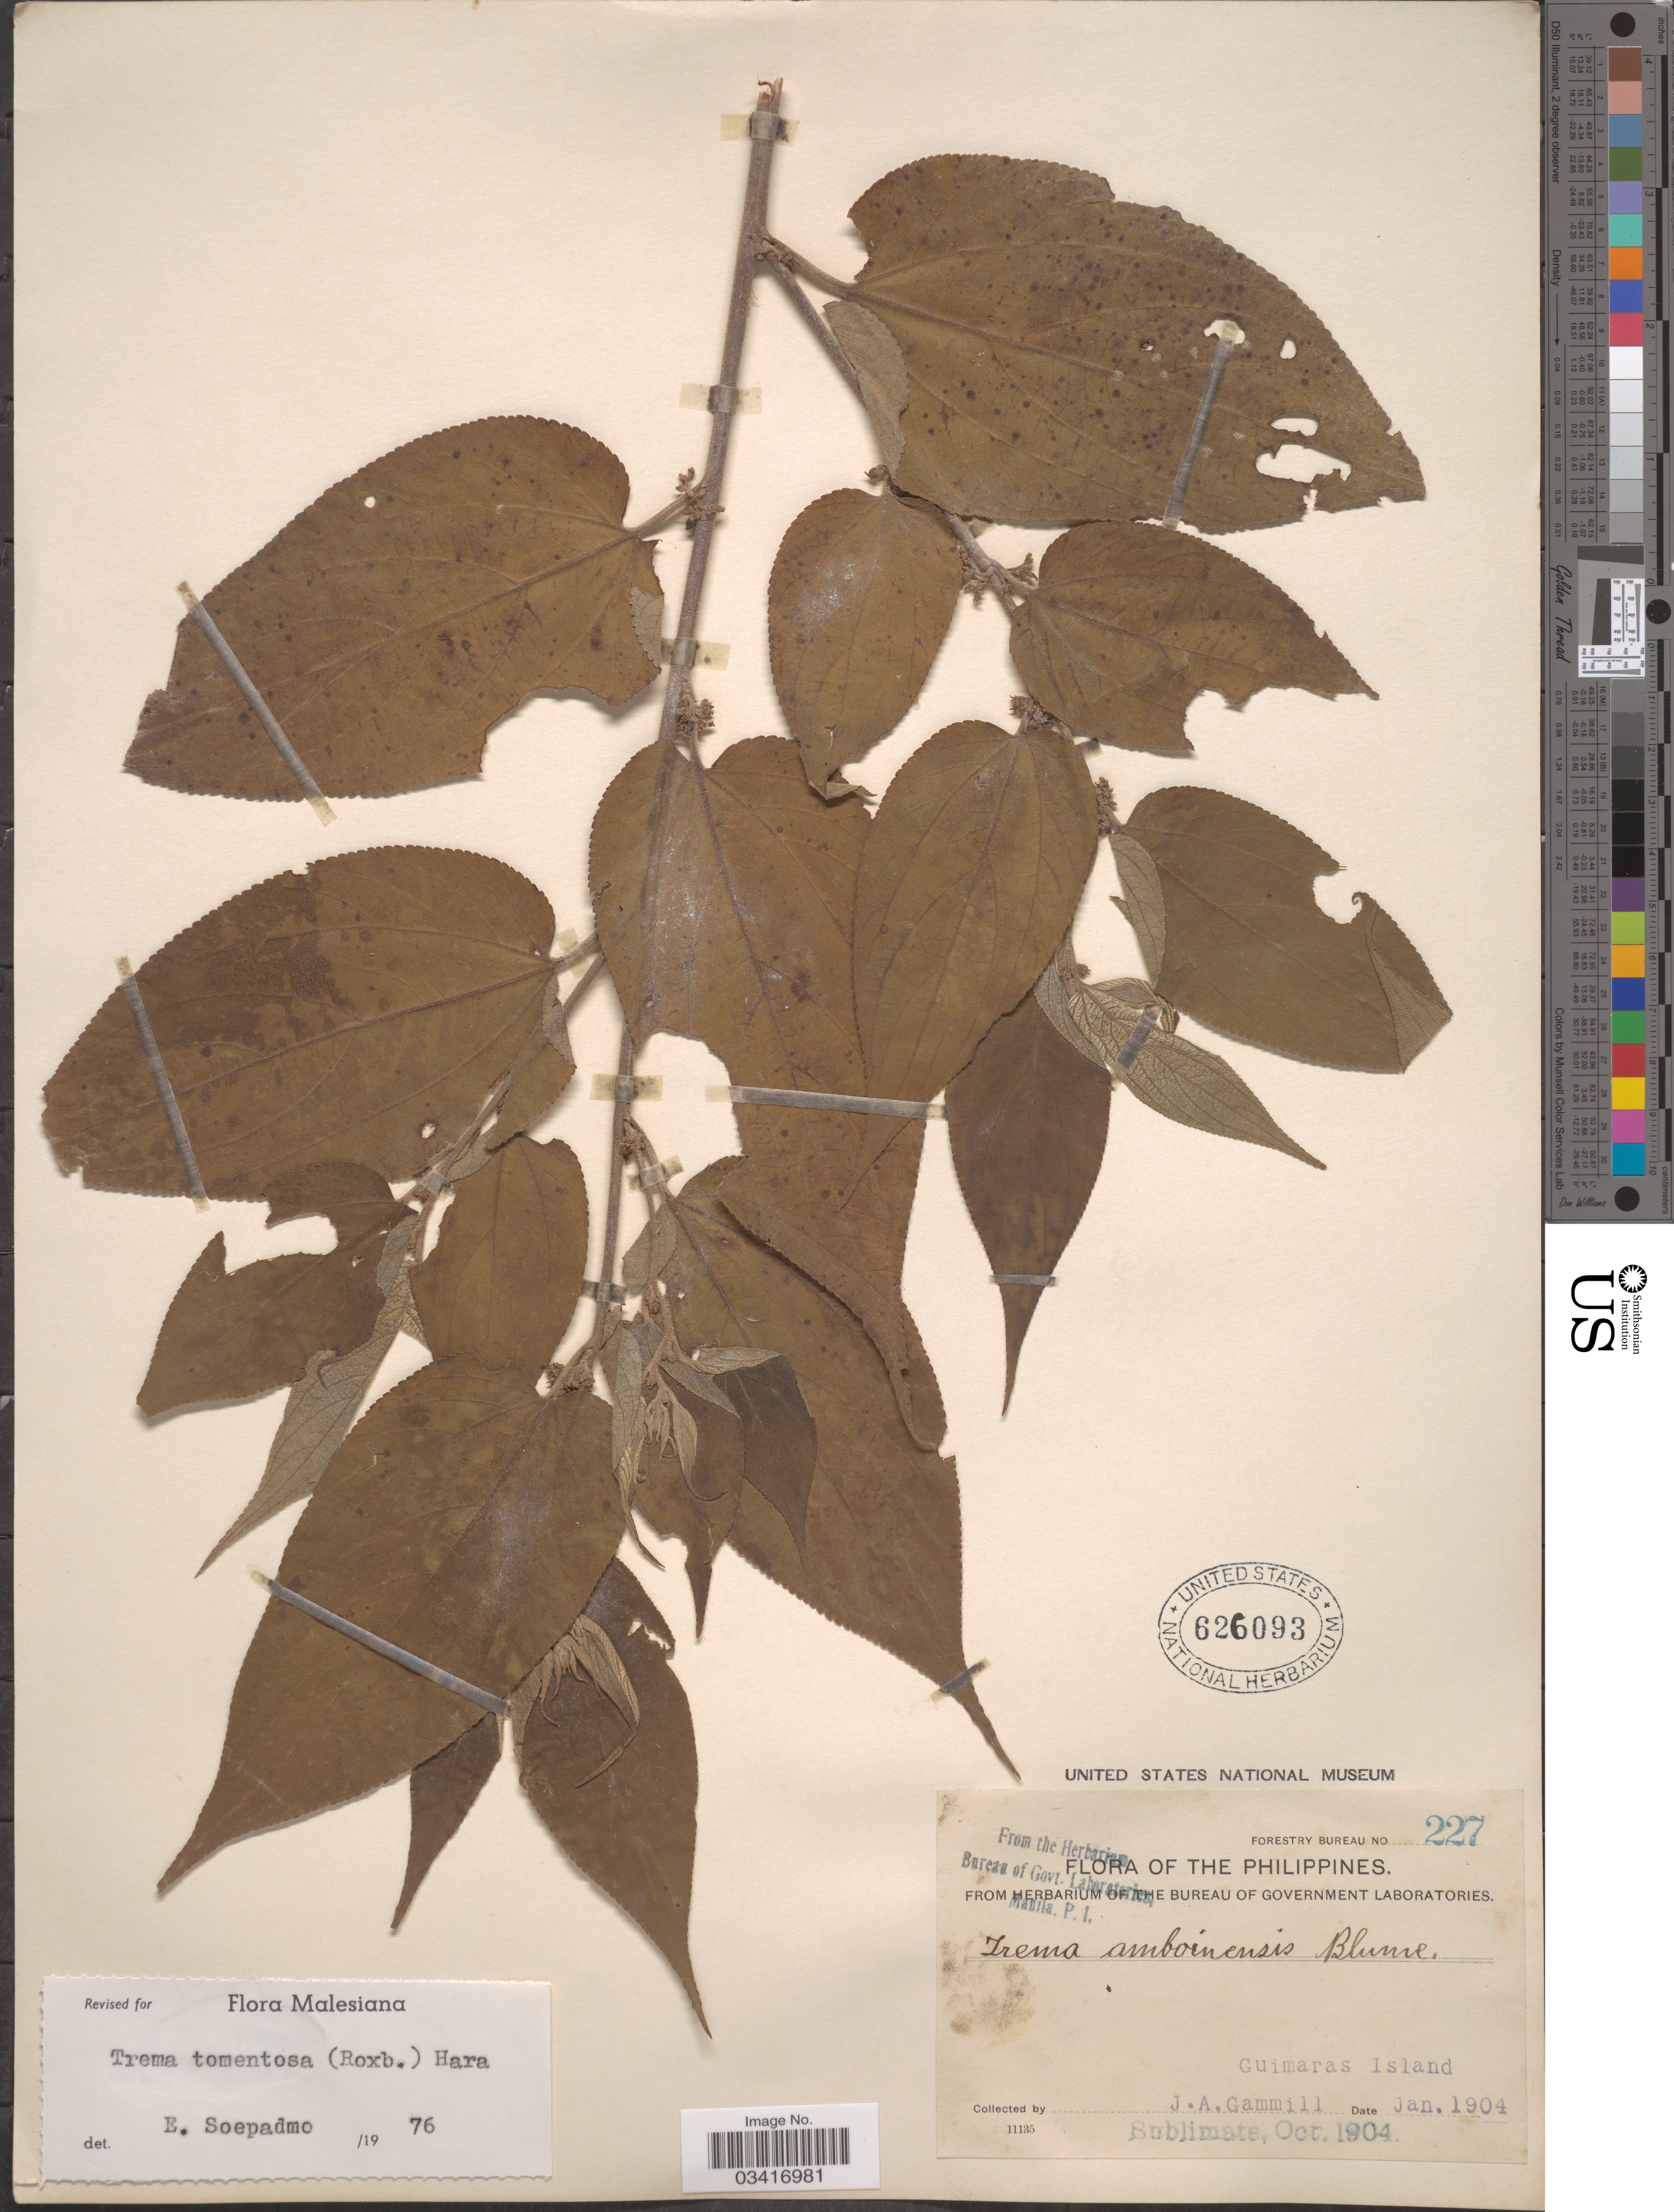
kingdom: Plantae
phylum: Tracheophyta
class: Magnoliopsida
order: Rosales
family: Cannabaceae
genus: Trema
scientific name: Trema tomentosum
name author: (Roxb.) Y. Hara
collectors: J. Gammill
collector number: Forestry Bureau 227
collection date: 1904-01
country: Philippines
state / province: Western Visayas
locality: Guimaras Island.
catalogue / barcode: US 626093